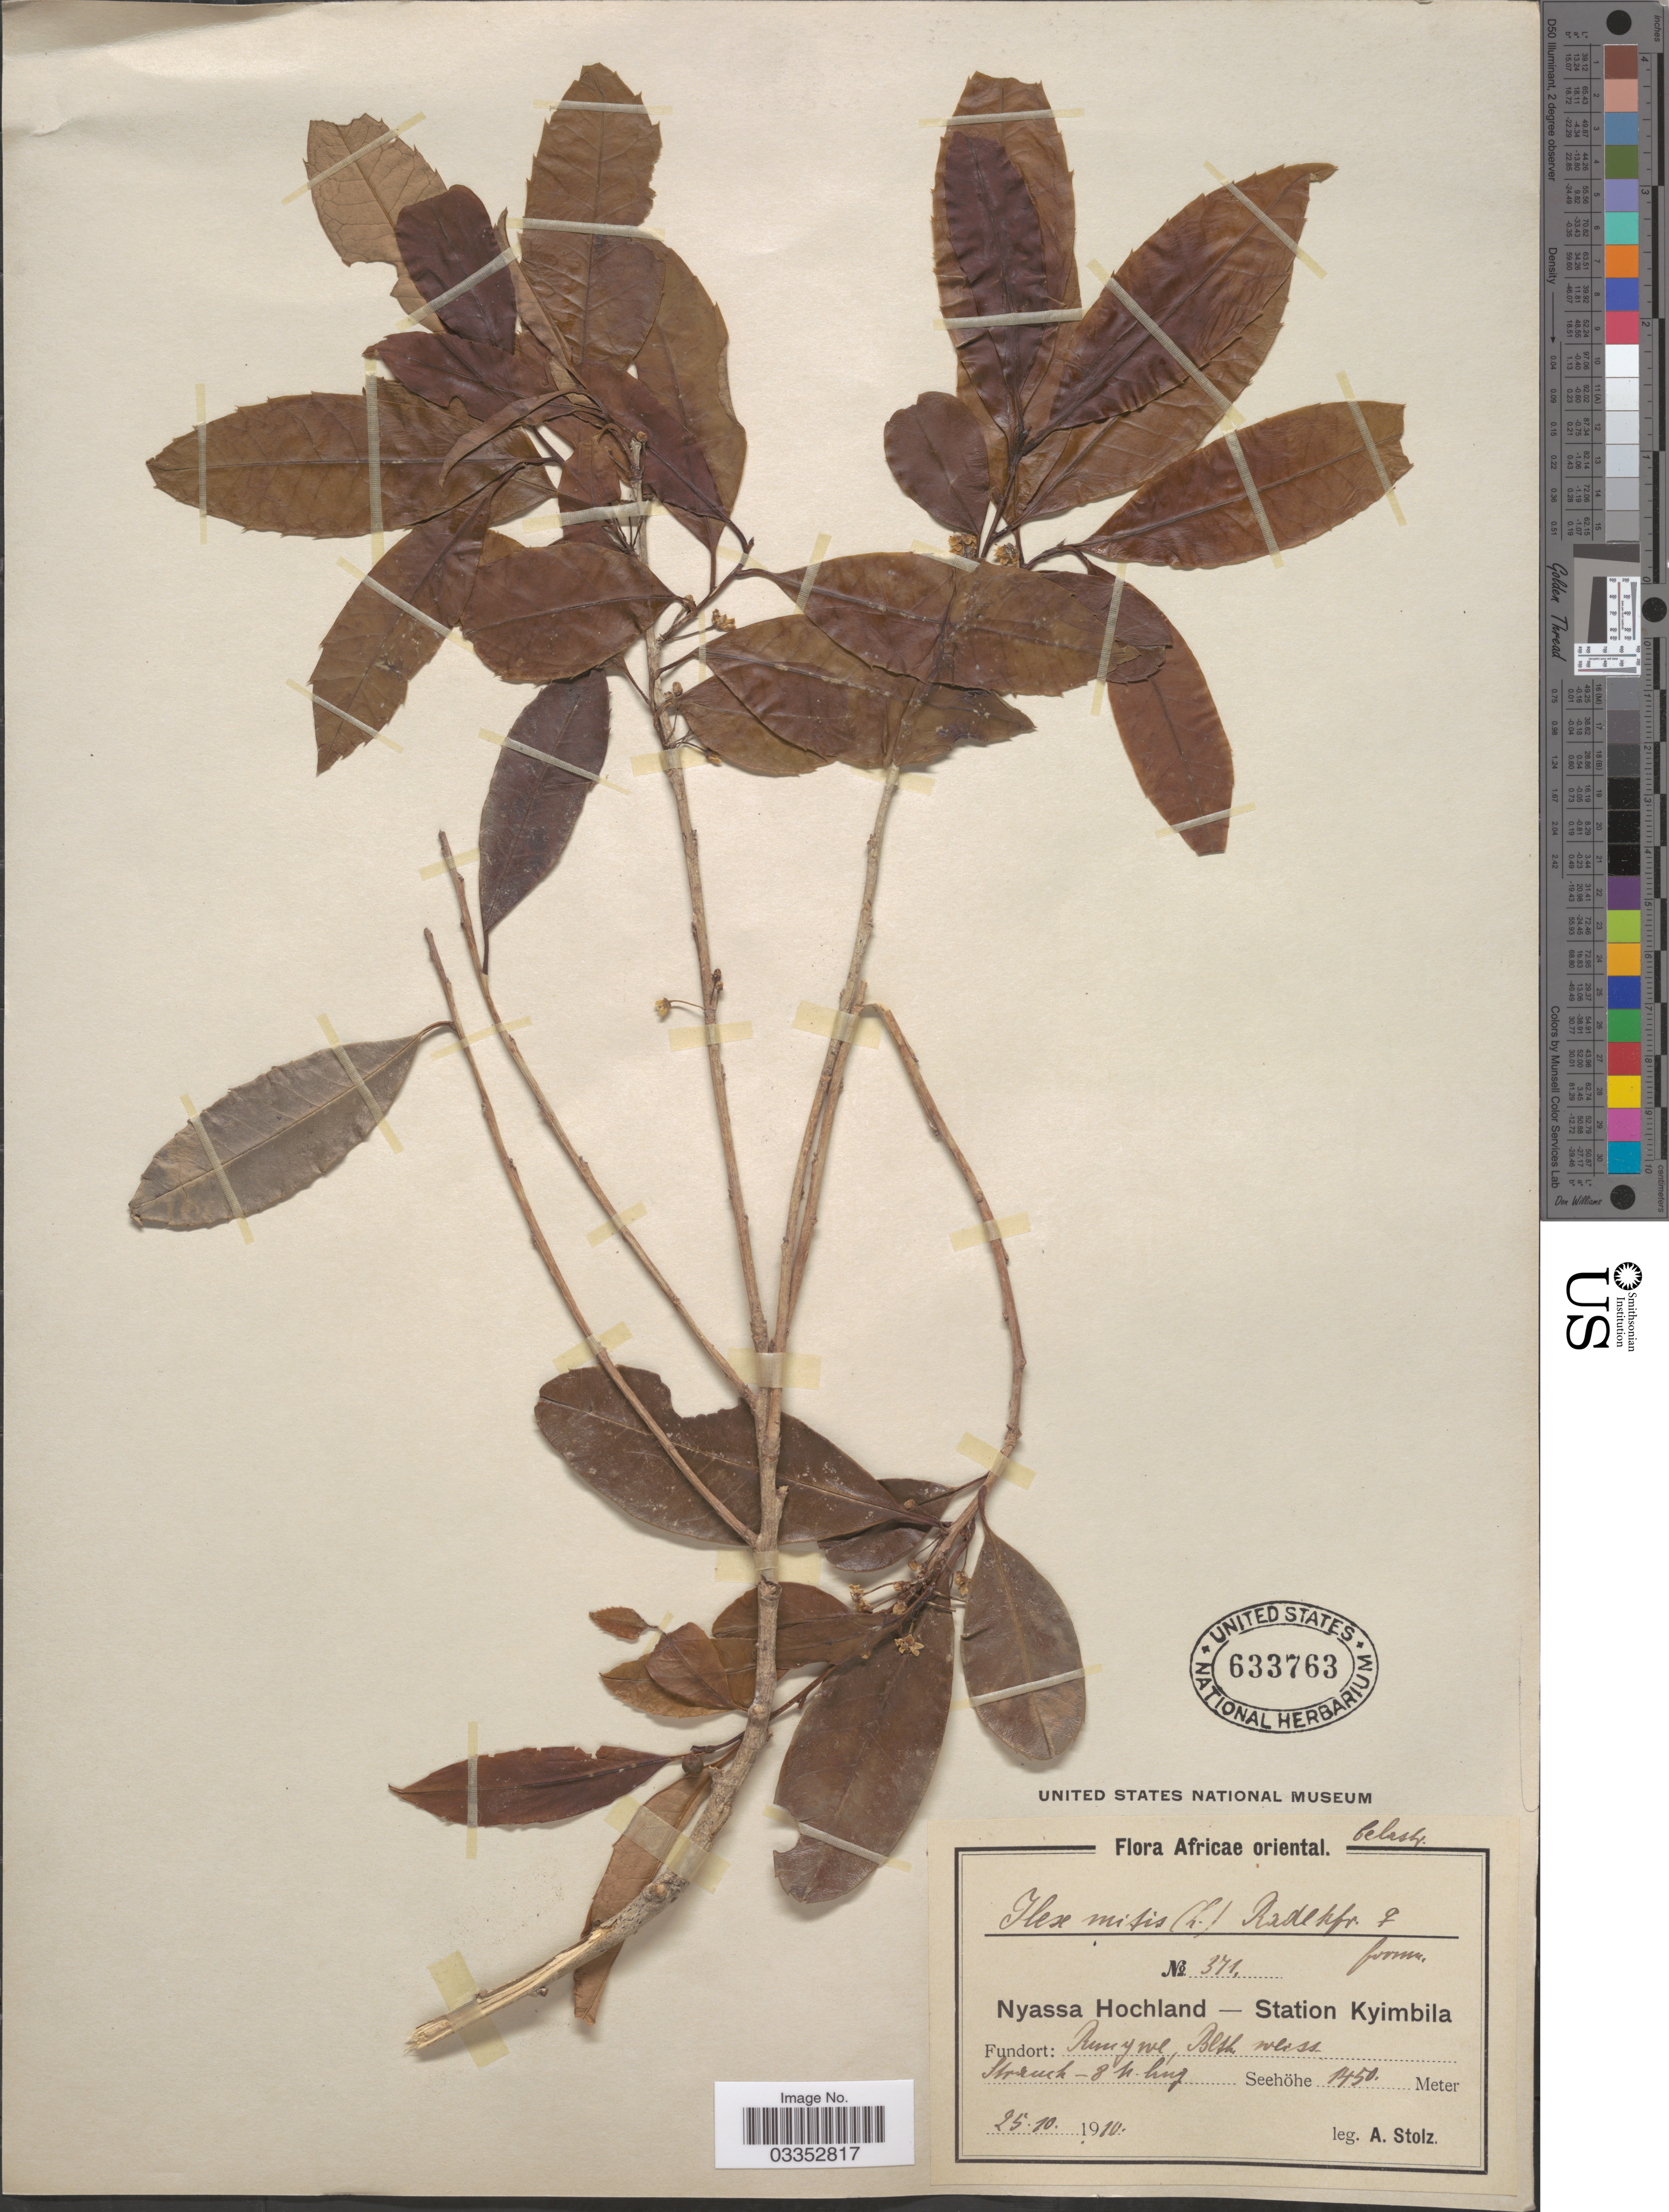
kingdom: Plantae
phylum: Tracheophyta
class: Magnoliopsida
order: Aquifoliales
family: Aquifoliaceae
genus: Ilex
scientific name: Ilex mitis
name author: (L.) Radlk.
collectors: A. Stolz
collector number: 371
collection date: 1910-10-25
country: Malawi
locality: Africae oriental, Nyassa Hochland - Station Kyimbila, Fundort: [illegible text].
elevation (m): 1450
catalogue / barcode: US 633763